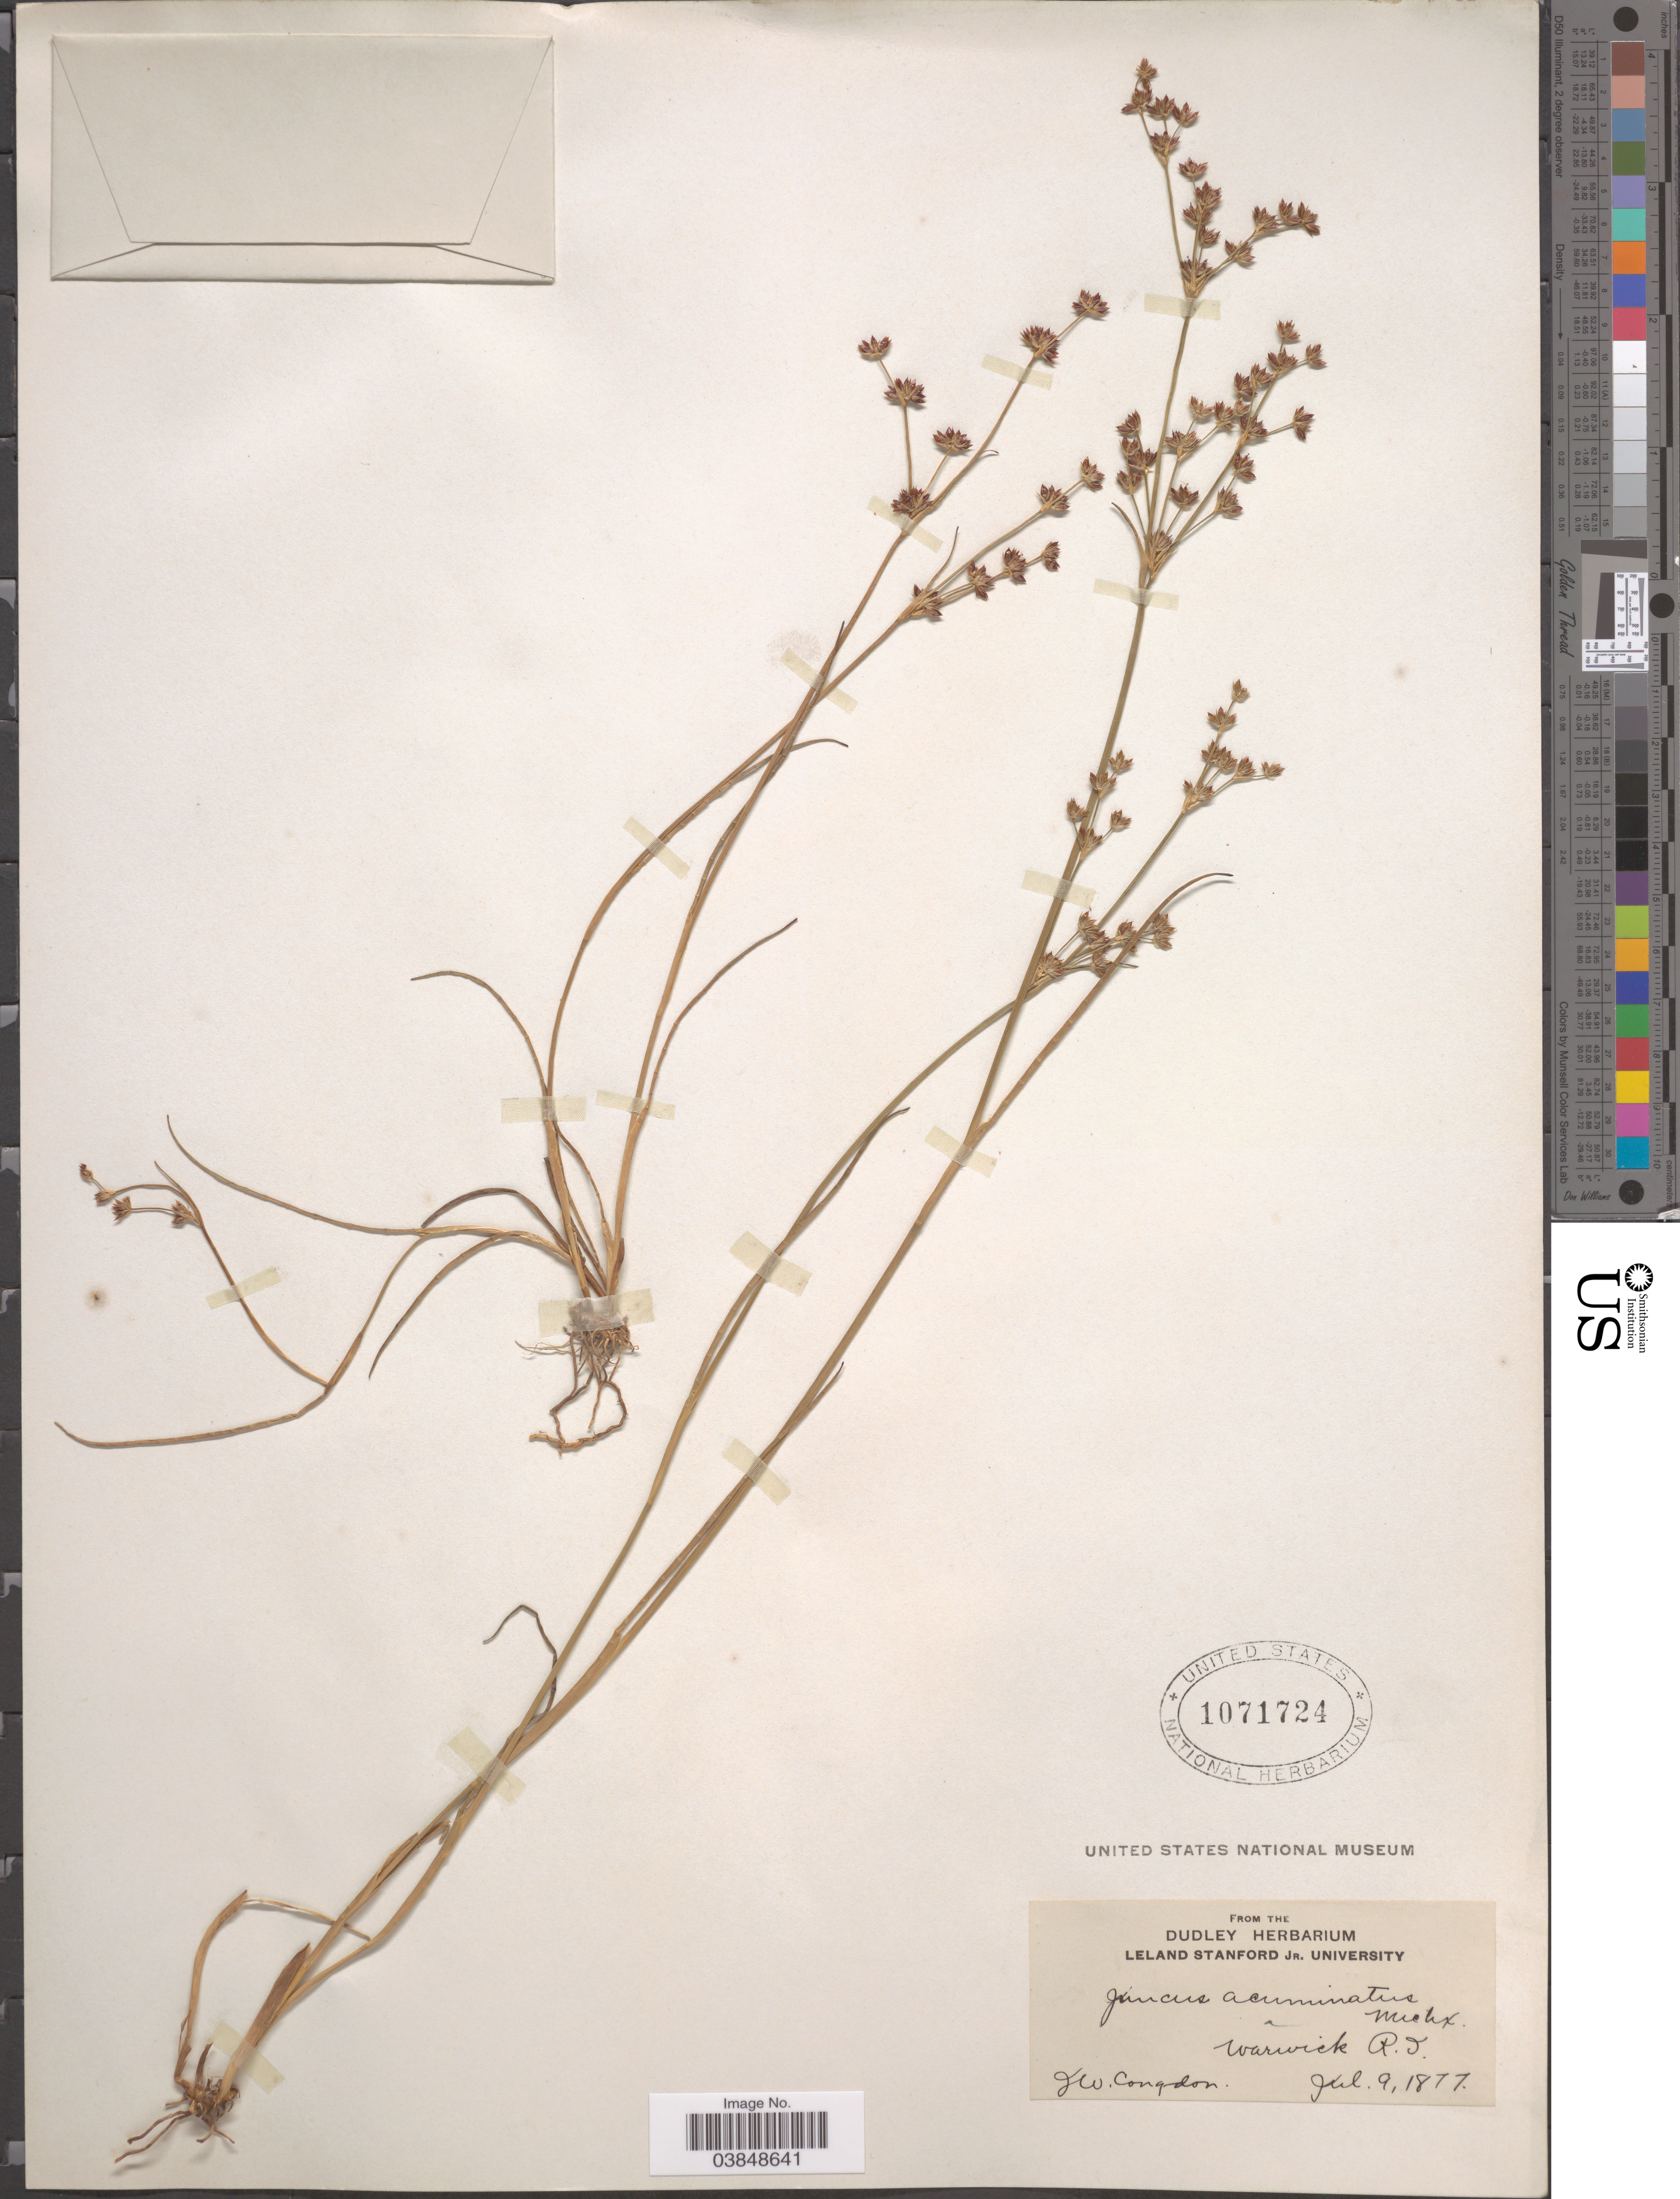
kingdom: Plantae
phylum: Tracheophyta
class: Liliopsida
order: Poales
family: Juncaceae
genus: Juncus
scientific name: Juncus acuminatus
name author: Michx.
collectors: J. W. Congdon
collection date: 1877-07-09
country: United States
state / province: Rhode Island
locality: Warwick, R.I.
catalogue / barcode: US 1071724